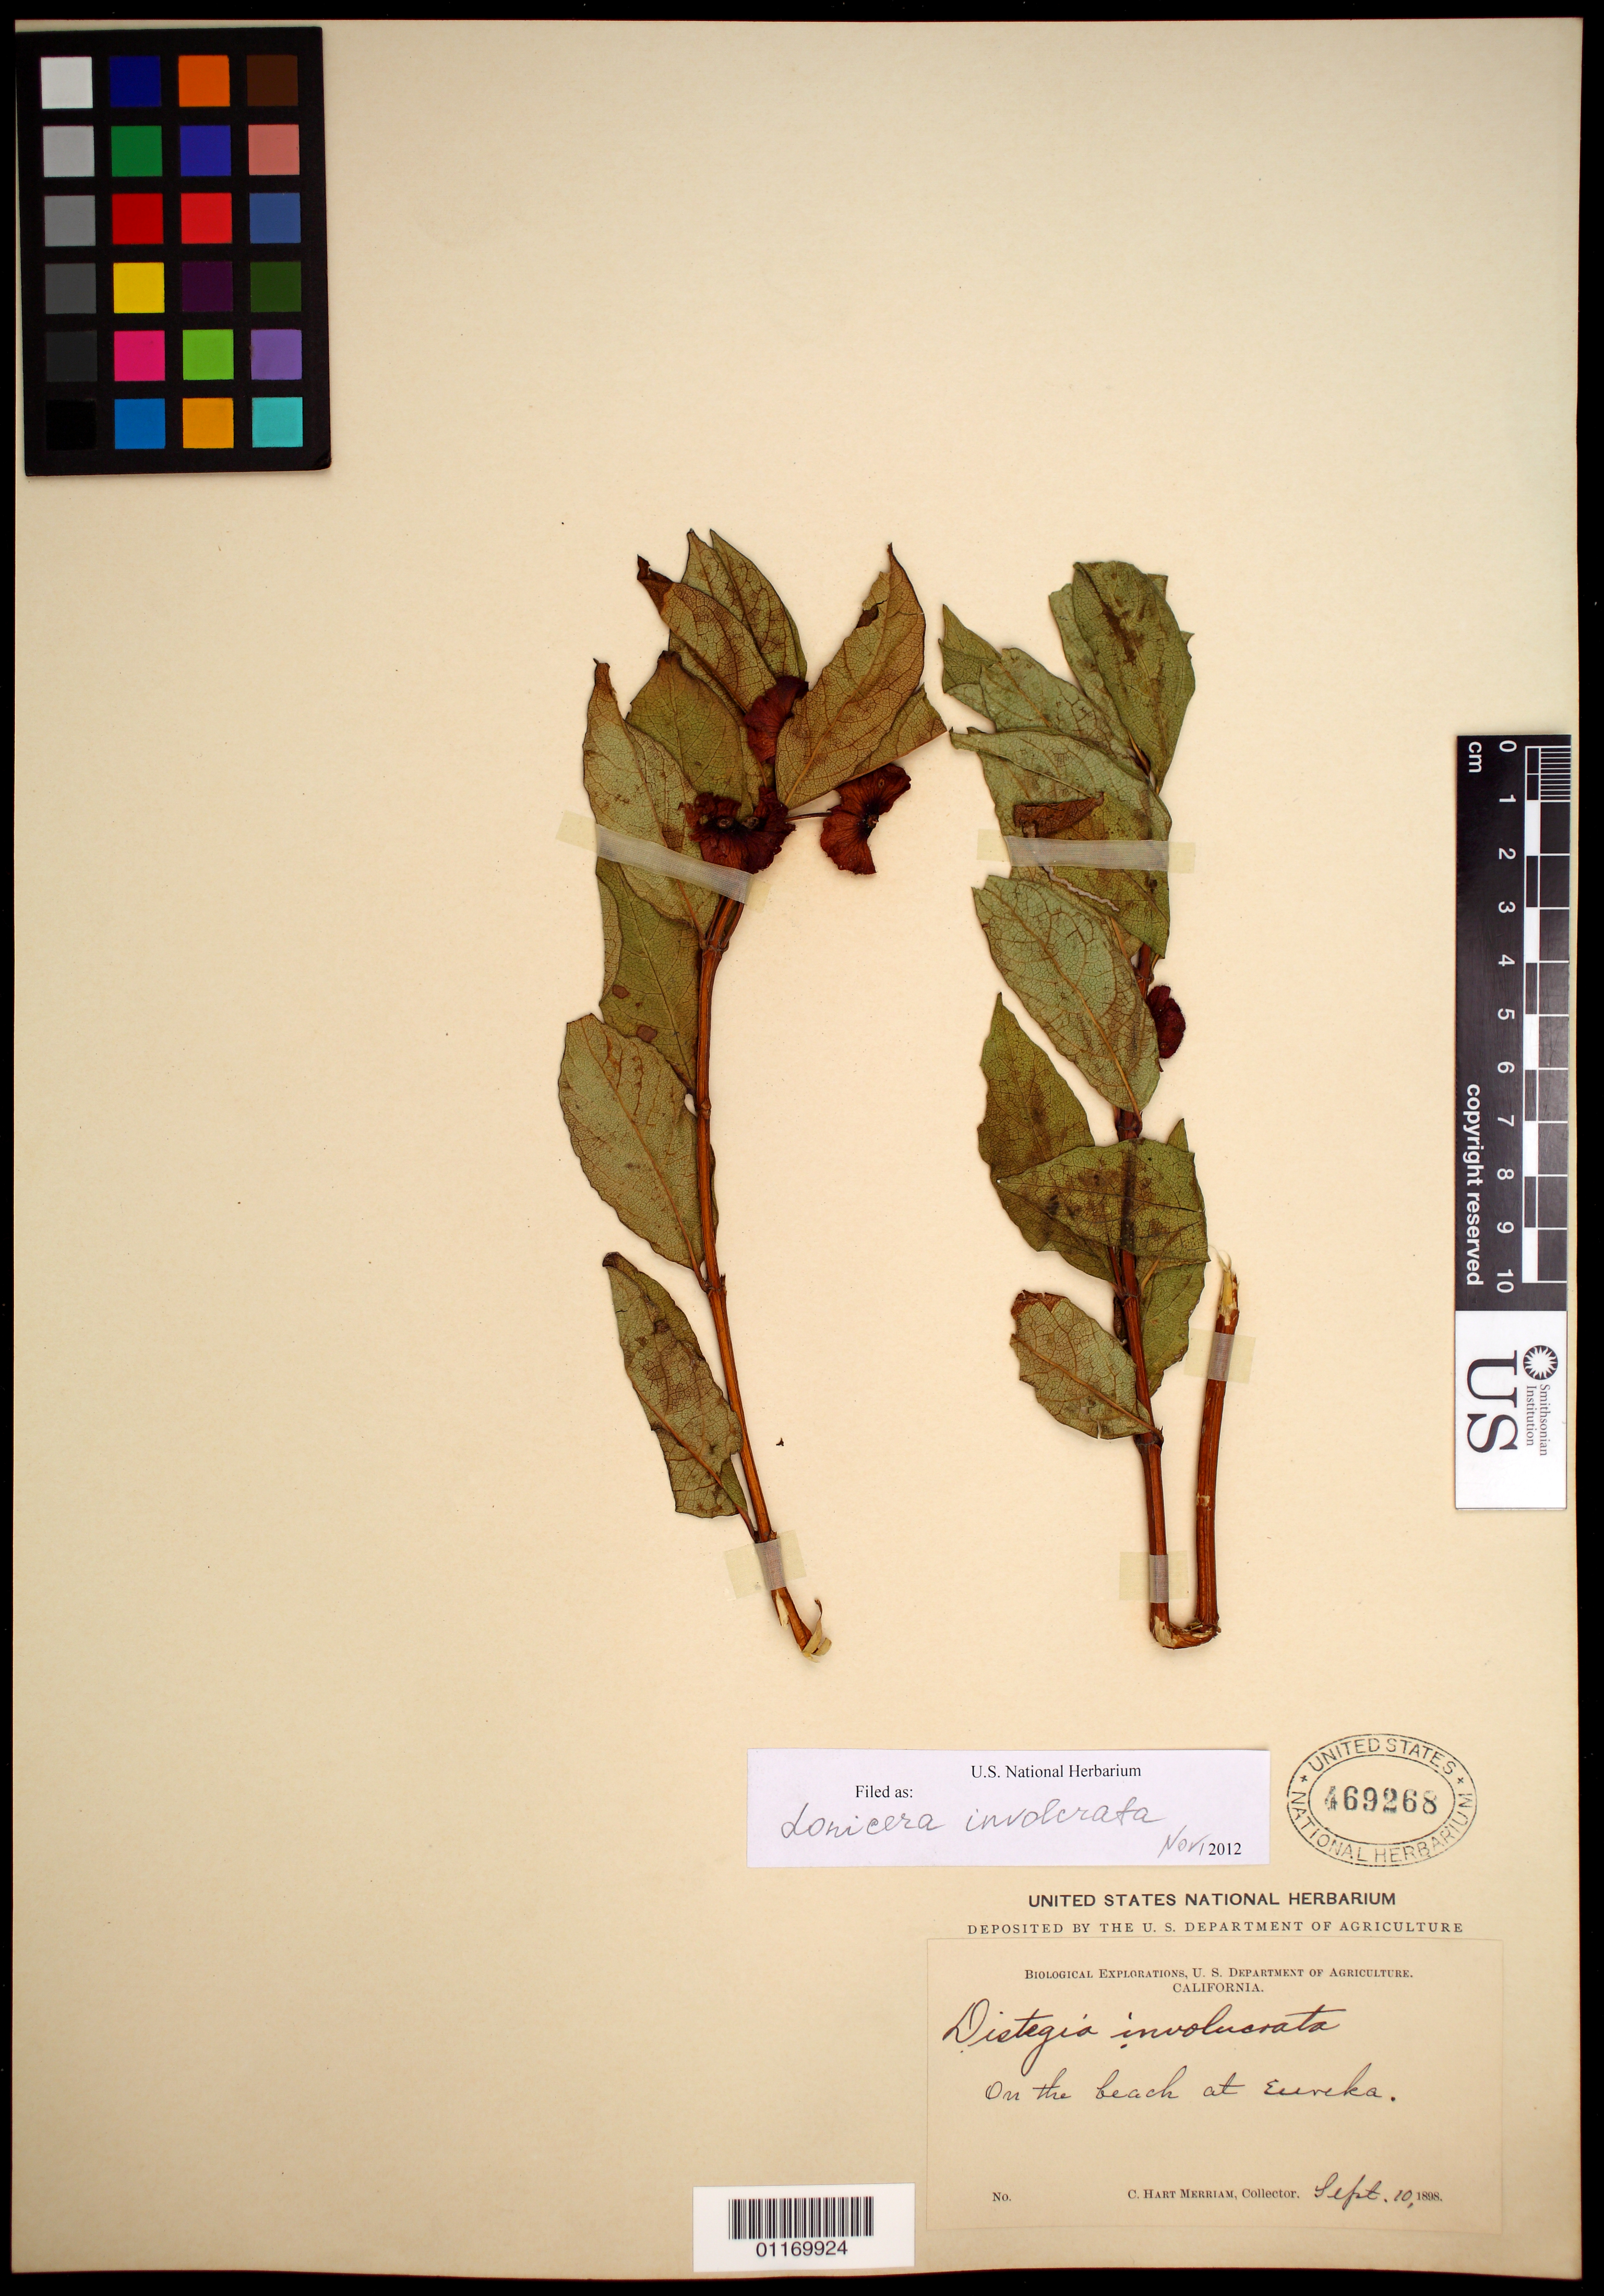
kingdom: Plantae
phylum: Tracheophyta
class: Magnoliopsida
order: Dipsacales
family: Caprifoliaceae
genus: Lonicera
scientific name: Lonicera involucrata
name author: (Richardson) Banks ex Spreng.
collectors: C. Merriam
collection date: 1898-09-10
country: United States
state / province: California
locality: on the beach at Eureka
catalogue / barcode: US 469268